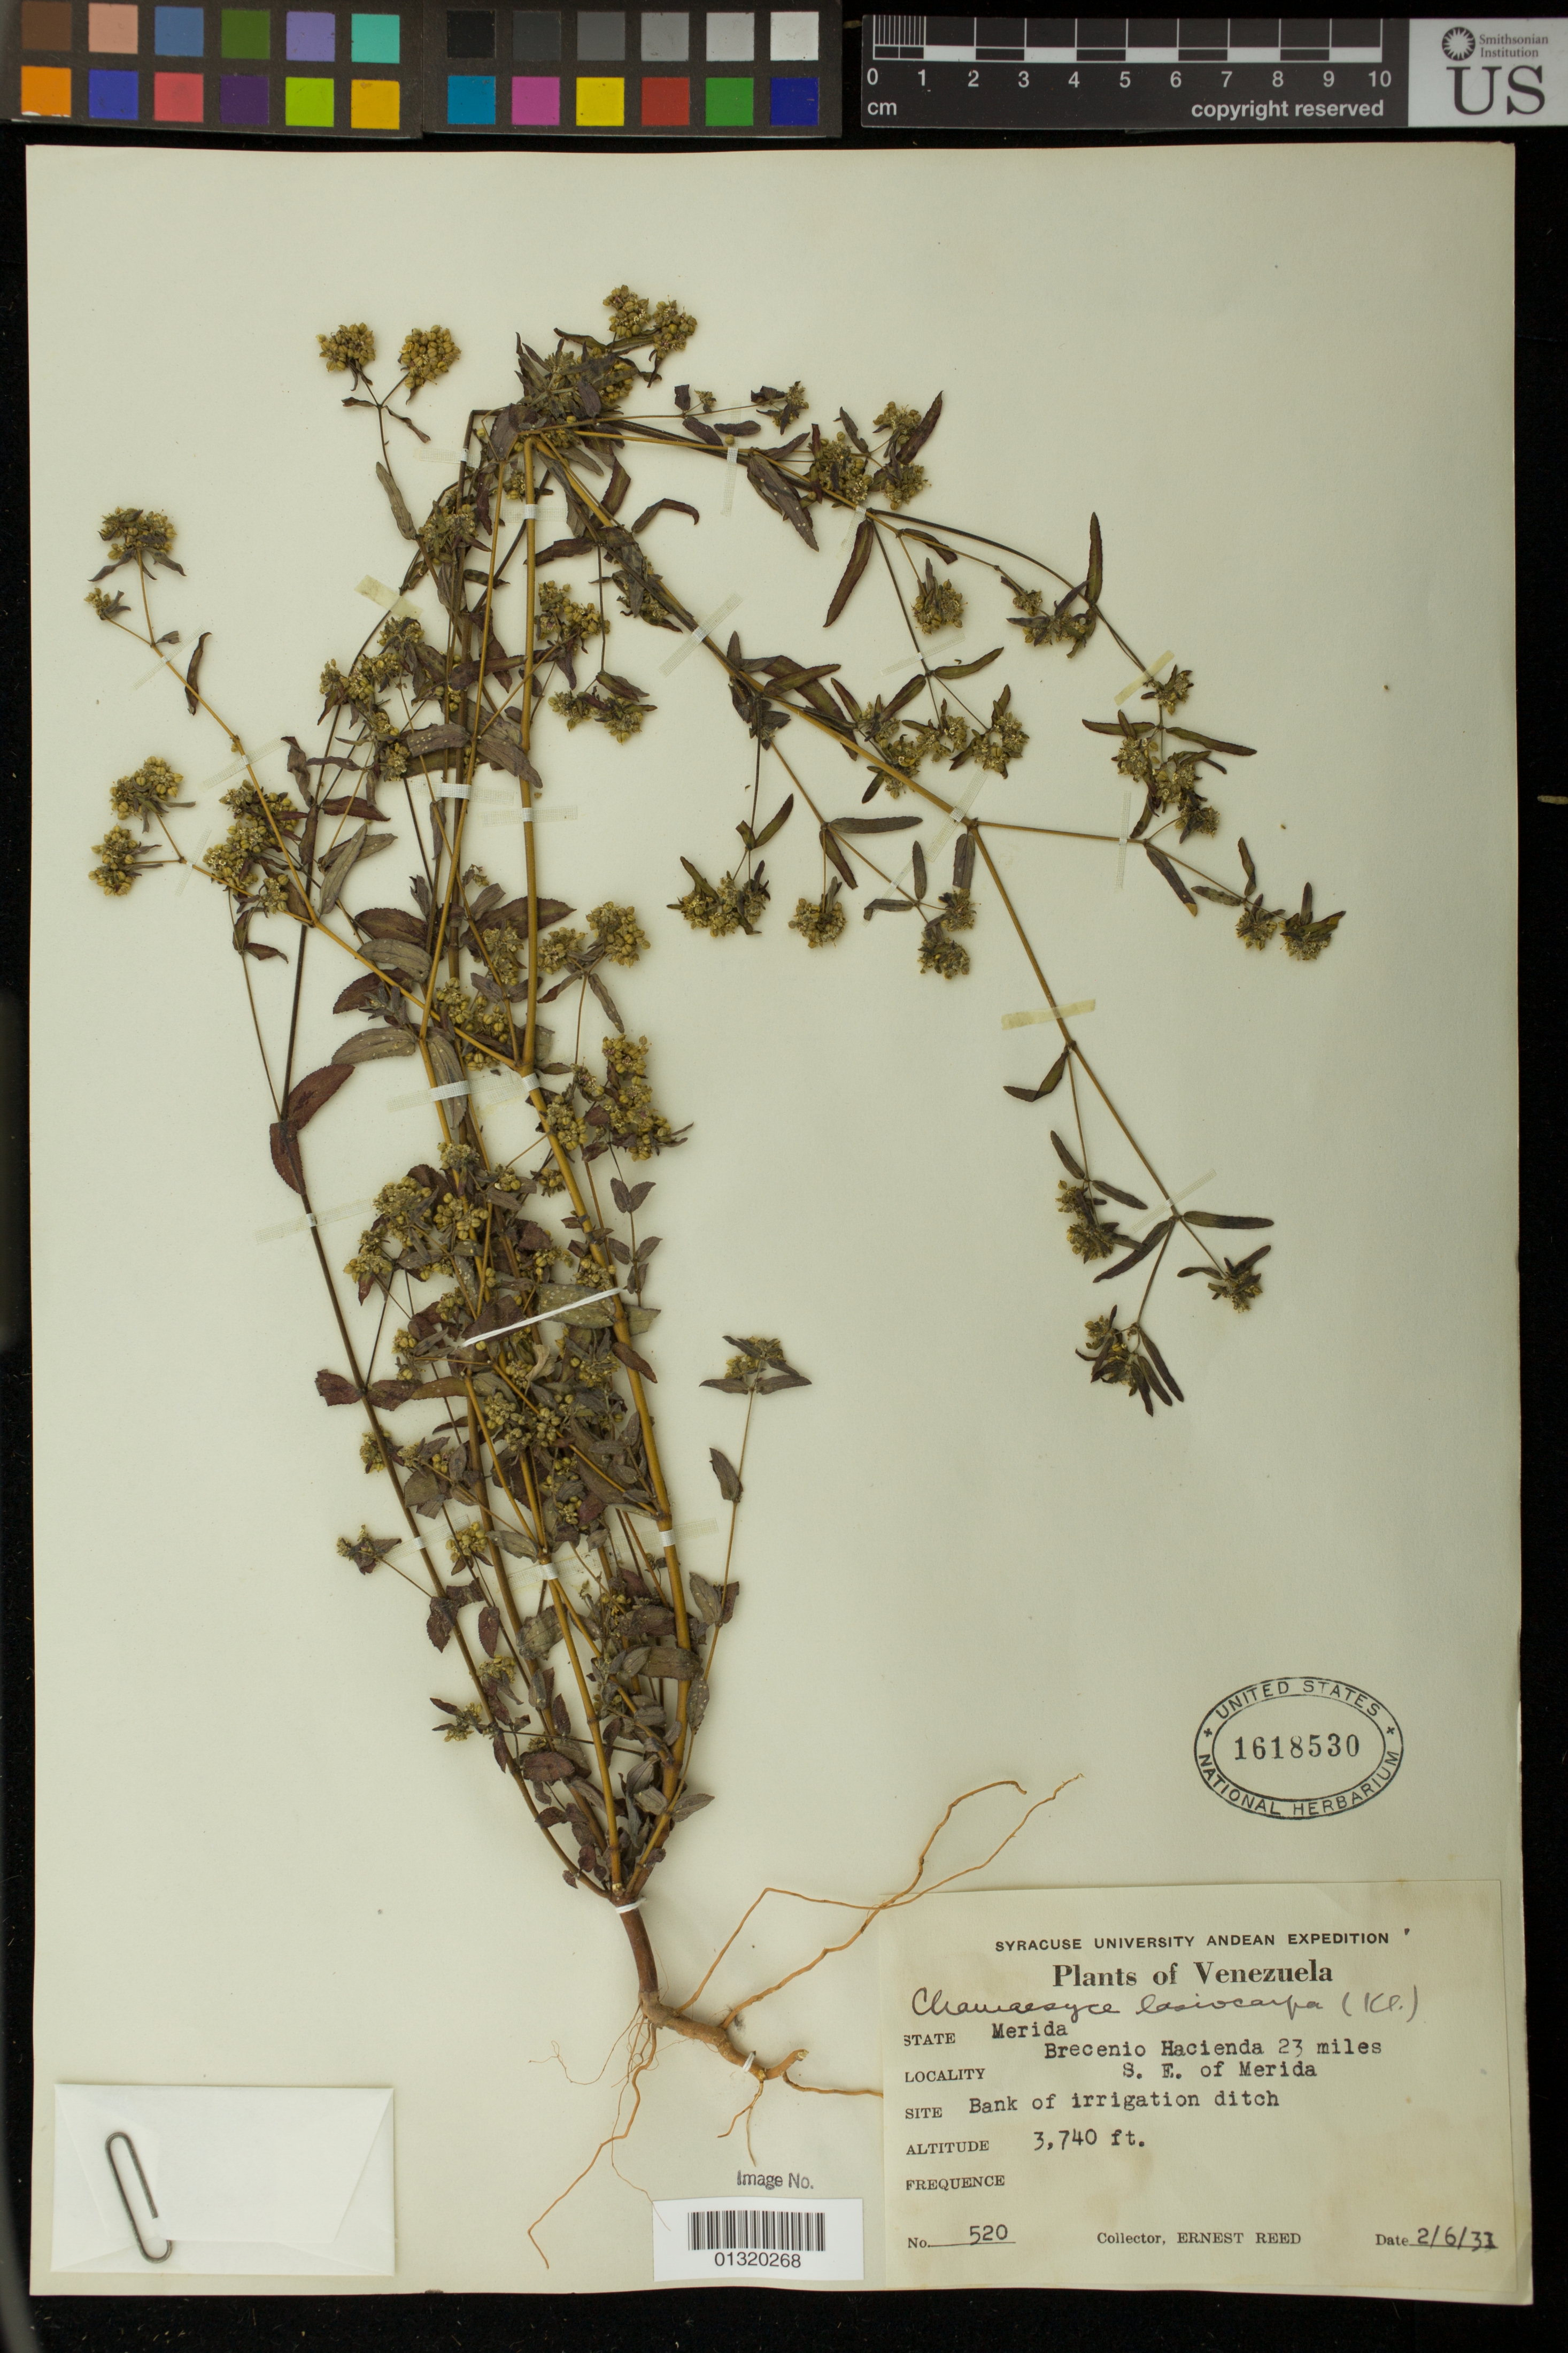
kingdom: Plantae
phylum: Tracheophyta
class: Magnoliopsida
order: Malpighiales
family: Euphorbiaceae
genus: Euphorbia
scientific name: Euphorbia lasiocarpa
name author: Klotzsch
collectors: E. Reed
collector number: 520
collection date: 1931-06-02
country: Venezuela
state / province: Mérida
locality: Brecenio Hacienda 23 miles S. E. of Merida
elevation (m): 1140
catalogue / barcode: US 1618530